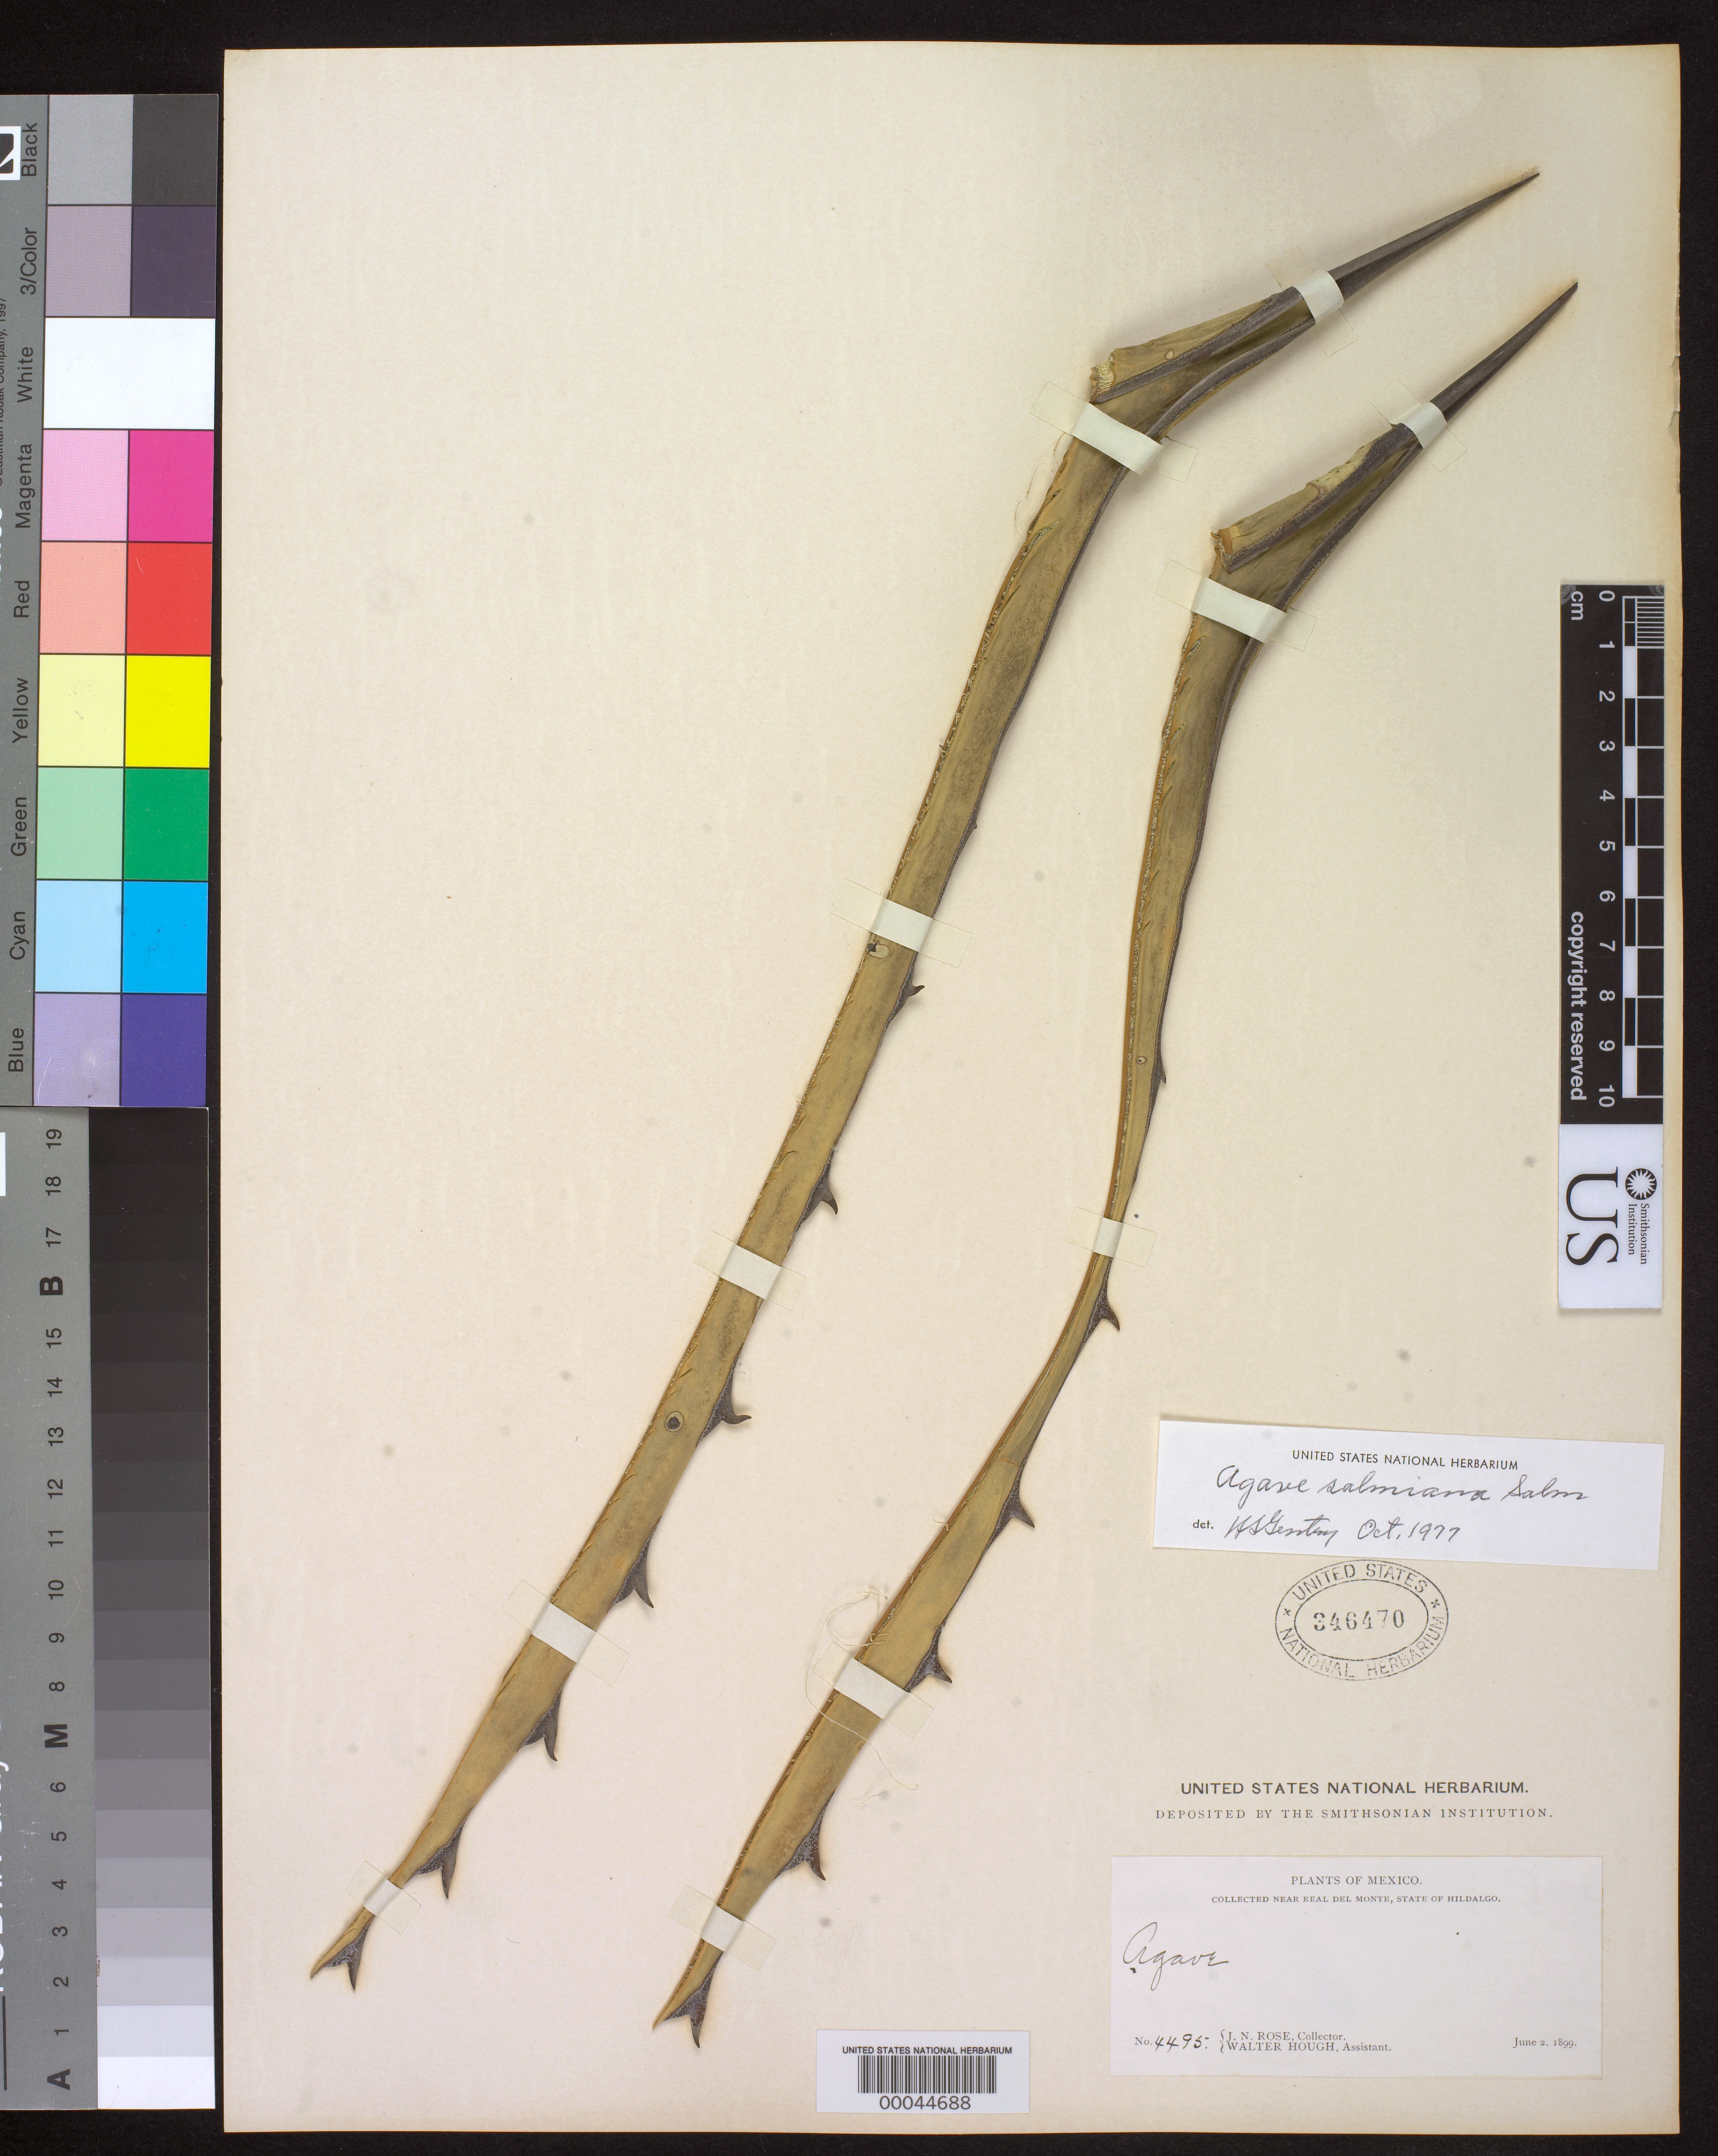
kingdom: Plantae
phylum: Tracheophyta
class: Liliopsida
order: Asparagales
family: Asparagaceae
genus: Agave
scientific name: Agave salmiana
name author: Otto ex Salm-Dyck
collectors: J. N. Rose & W. Hough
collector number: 4495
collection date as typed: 02 Jun 1899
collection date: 1899-06-02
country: Mexico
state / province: Hidalgo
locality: Near Real del Monte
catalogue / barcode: US 346470